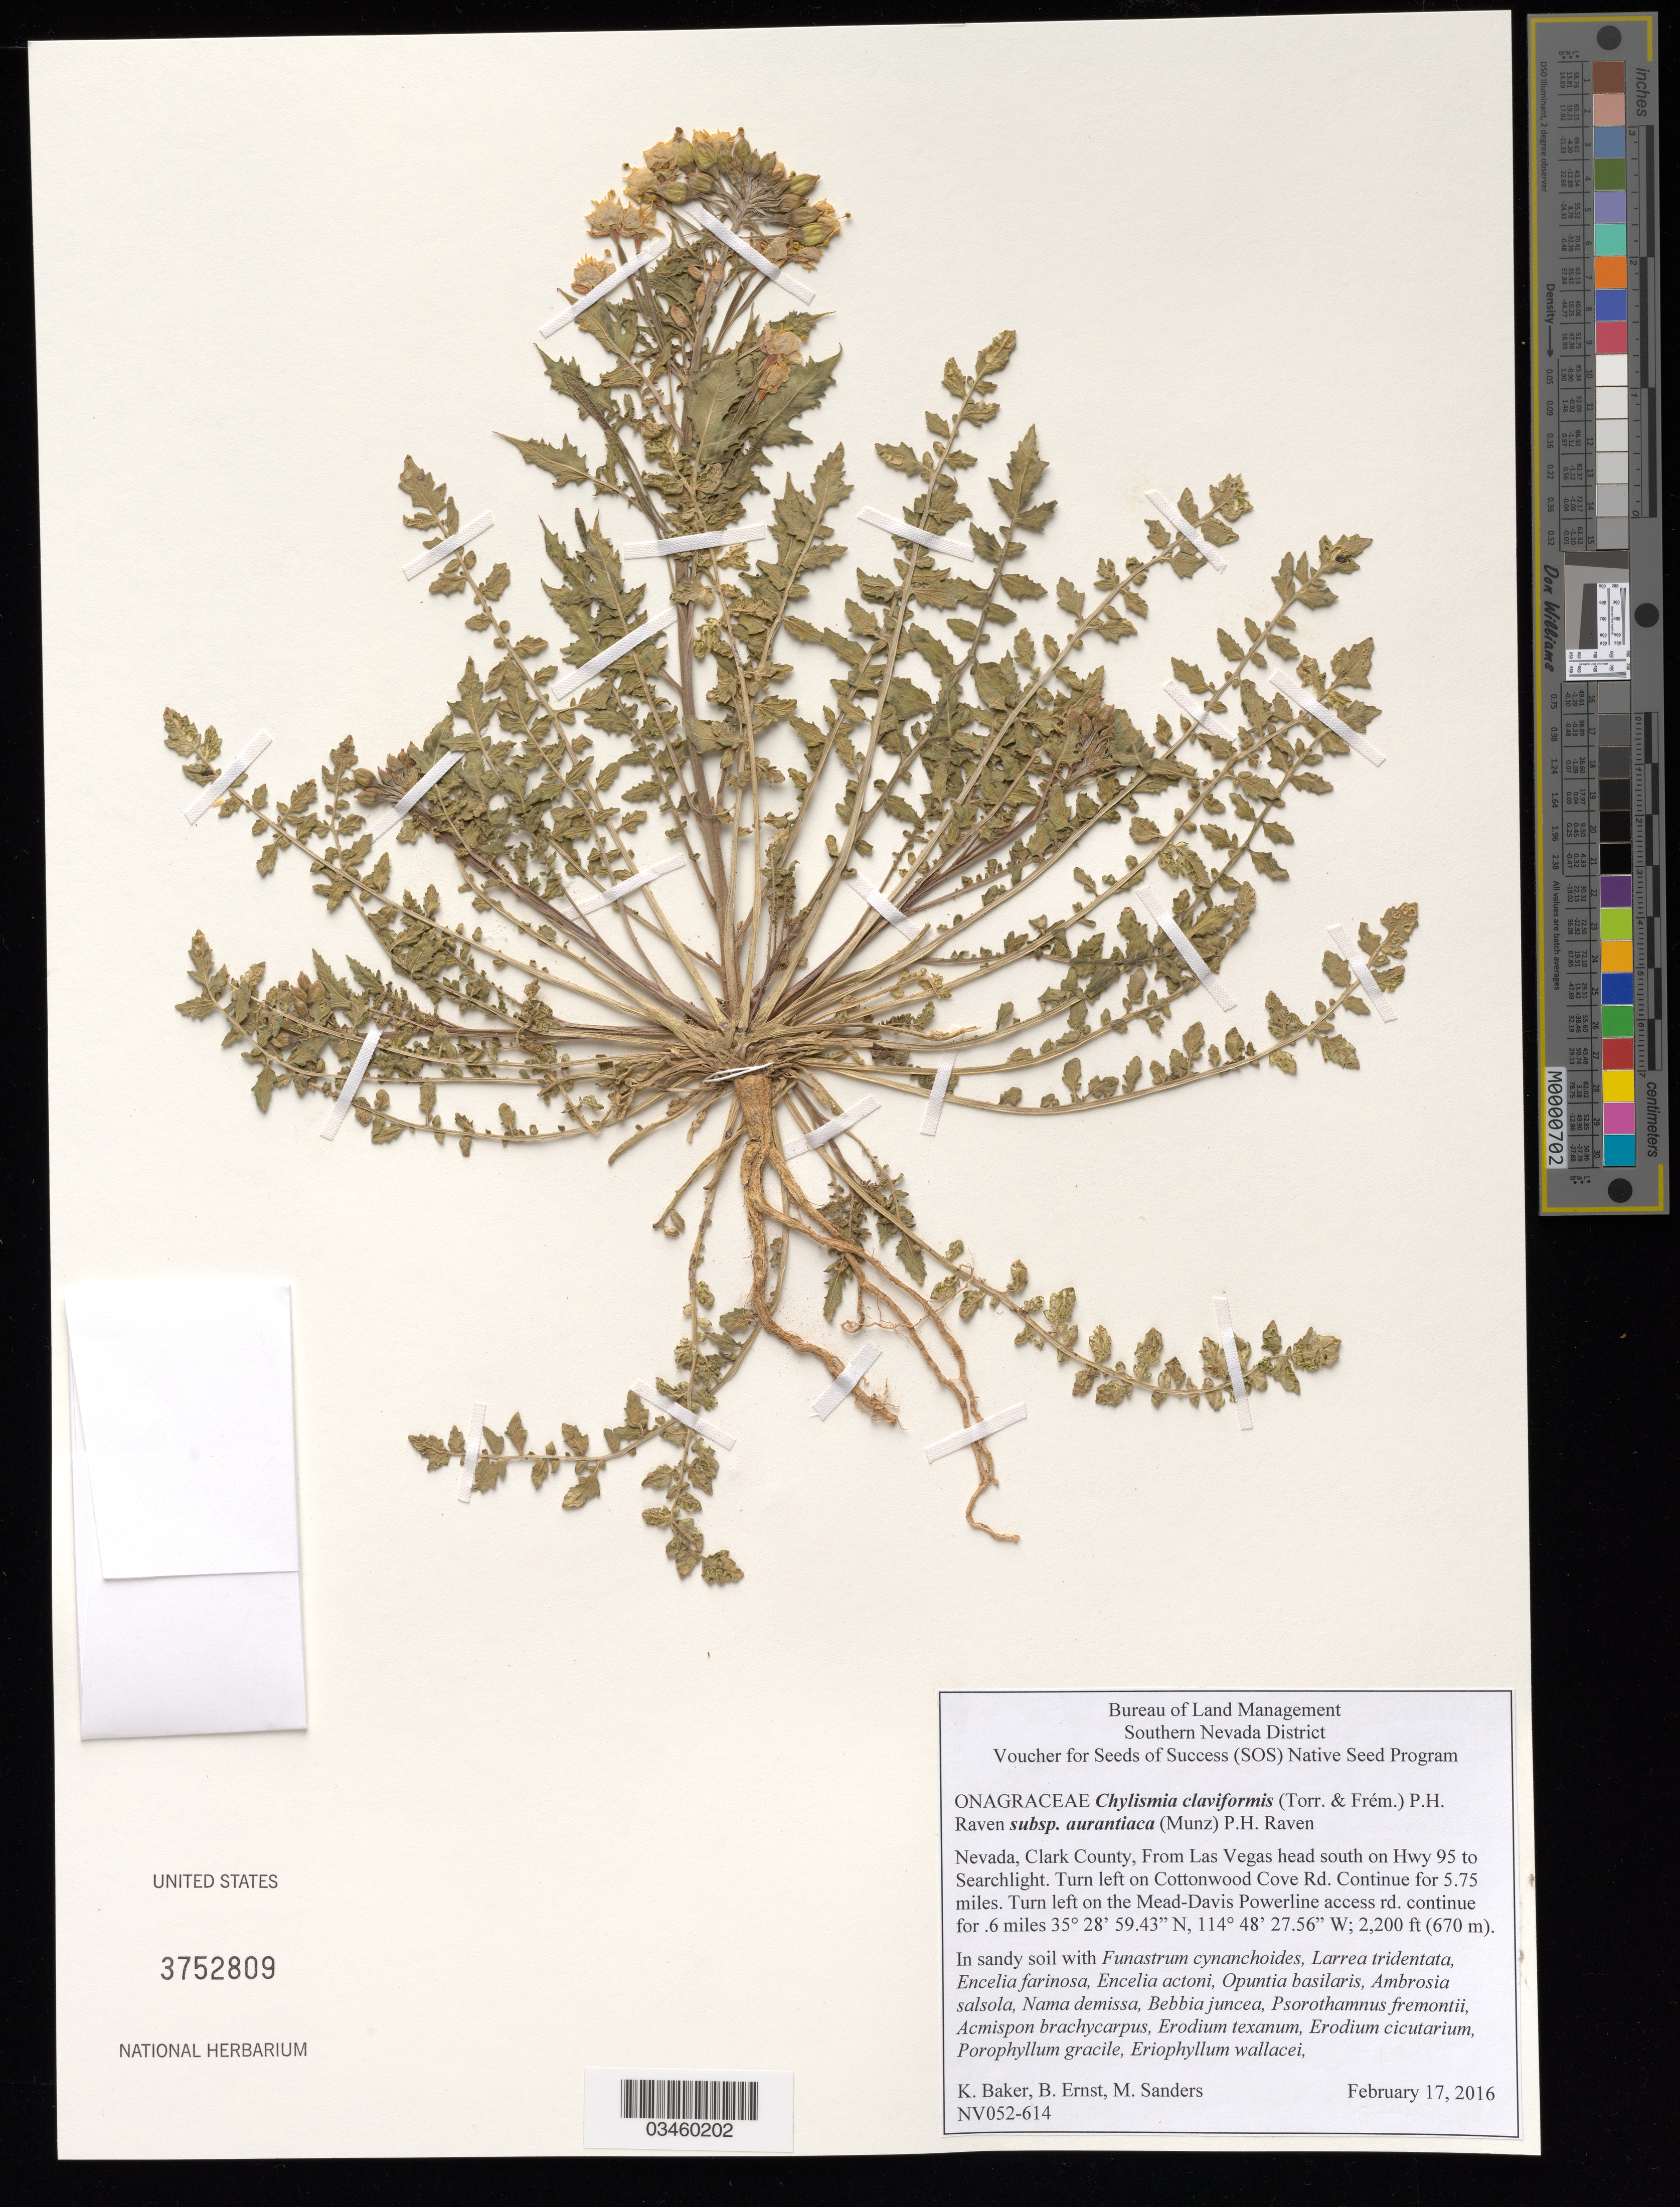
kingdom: Plantae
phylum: Tracheophyta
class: Magnoliopsida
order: Myrtales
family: Onagraceae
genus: Chylismia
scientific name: Chylismia claviformis subsp. aurantiaca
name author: (Munz) W.L. Wagner & Hoch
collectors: K. Baker, B. Ernst & M. Sanders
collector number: NV052-614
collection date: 2016-02-17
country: United States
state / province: Nevada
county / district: Clark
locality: On the Mead-Davis Powerline access rd.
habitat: In sandy soil. With Larrea tridentata, Encelia farinosa, Encelia actoni, ect.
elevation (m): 671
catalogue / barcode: US 3752809